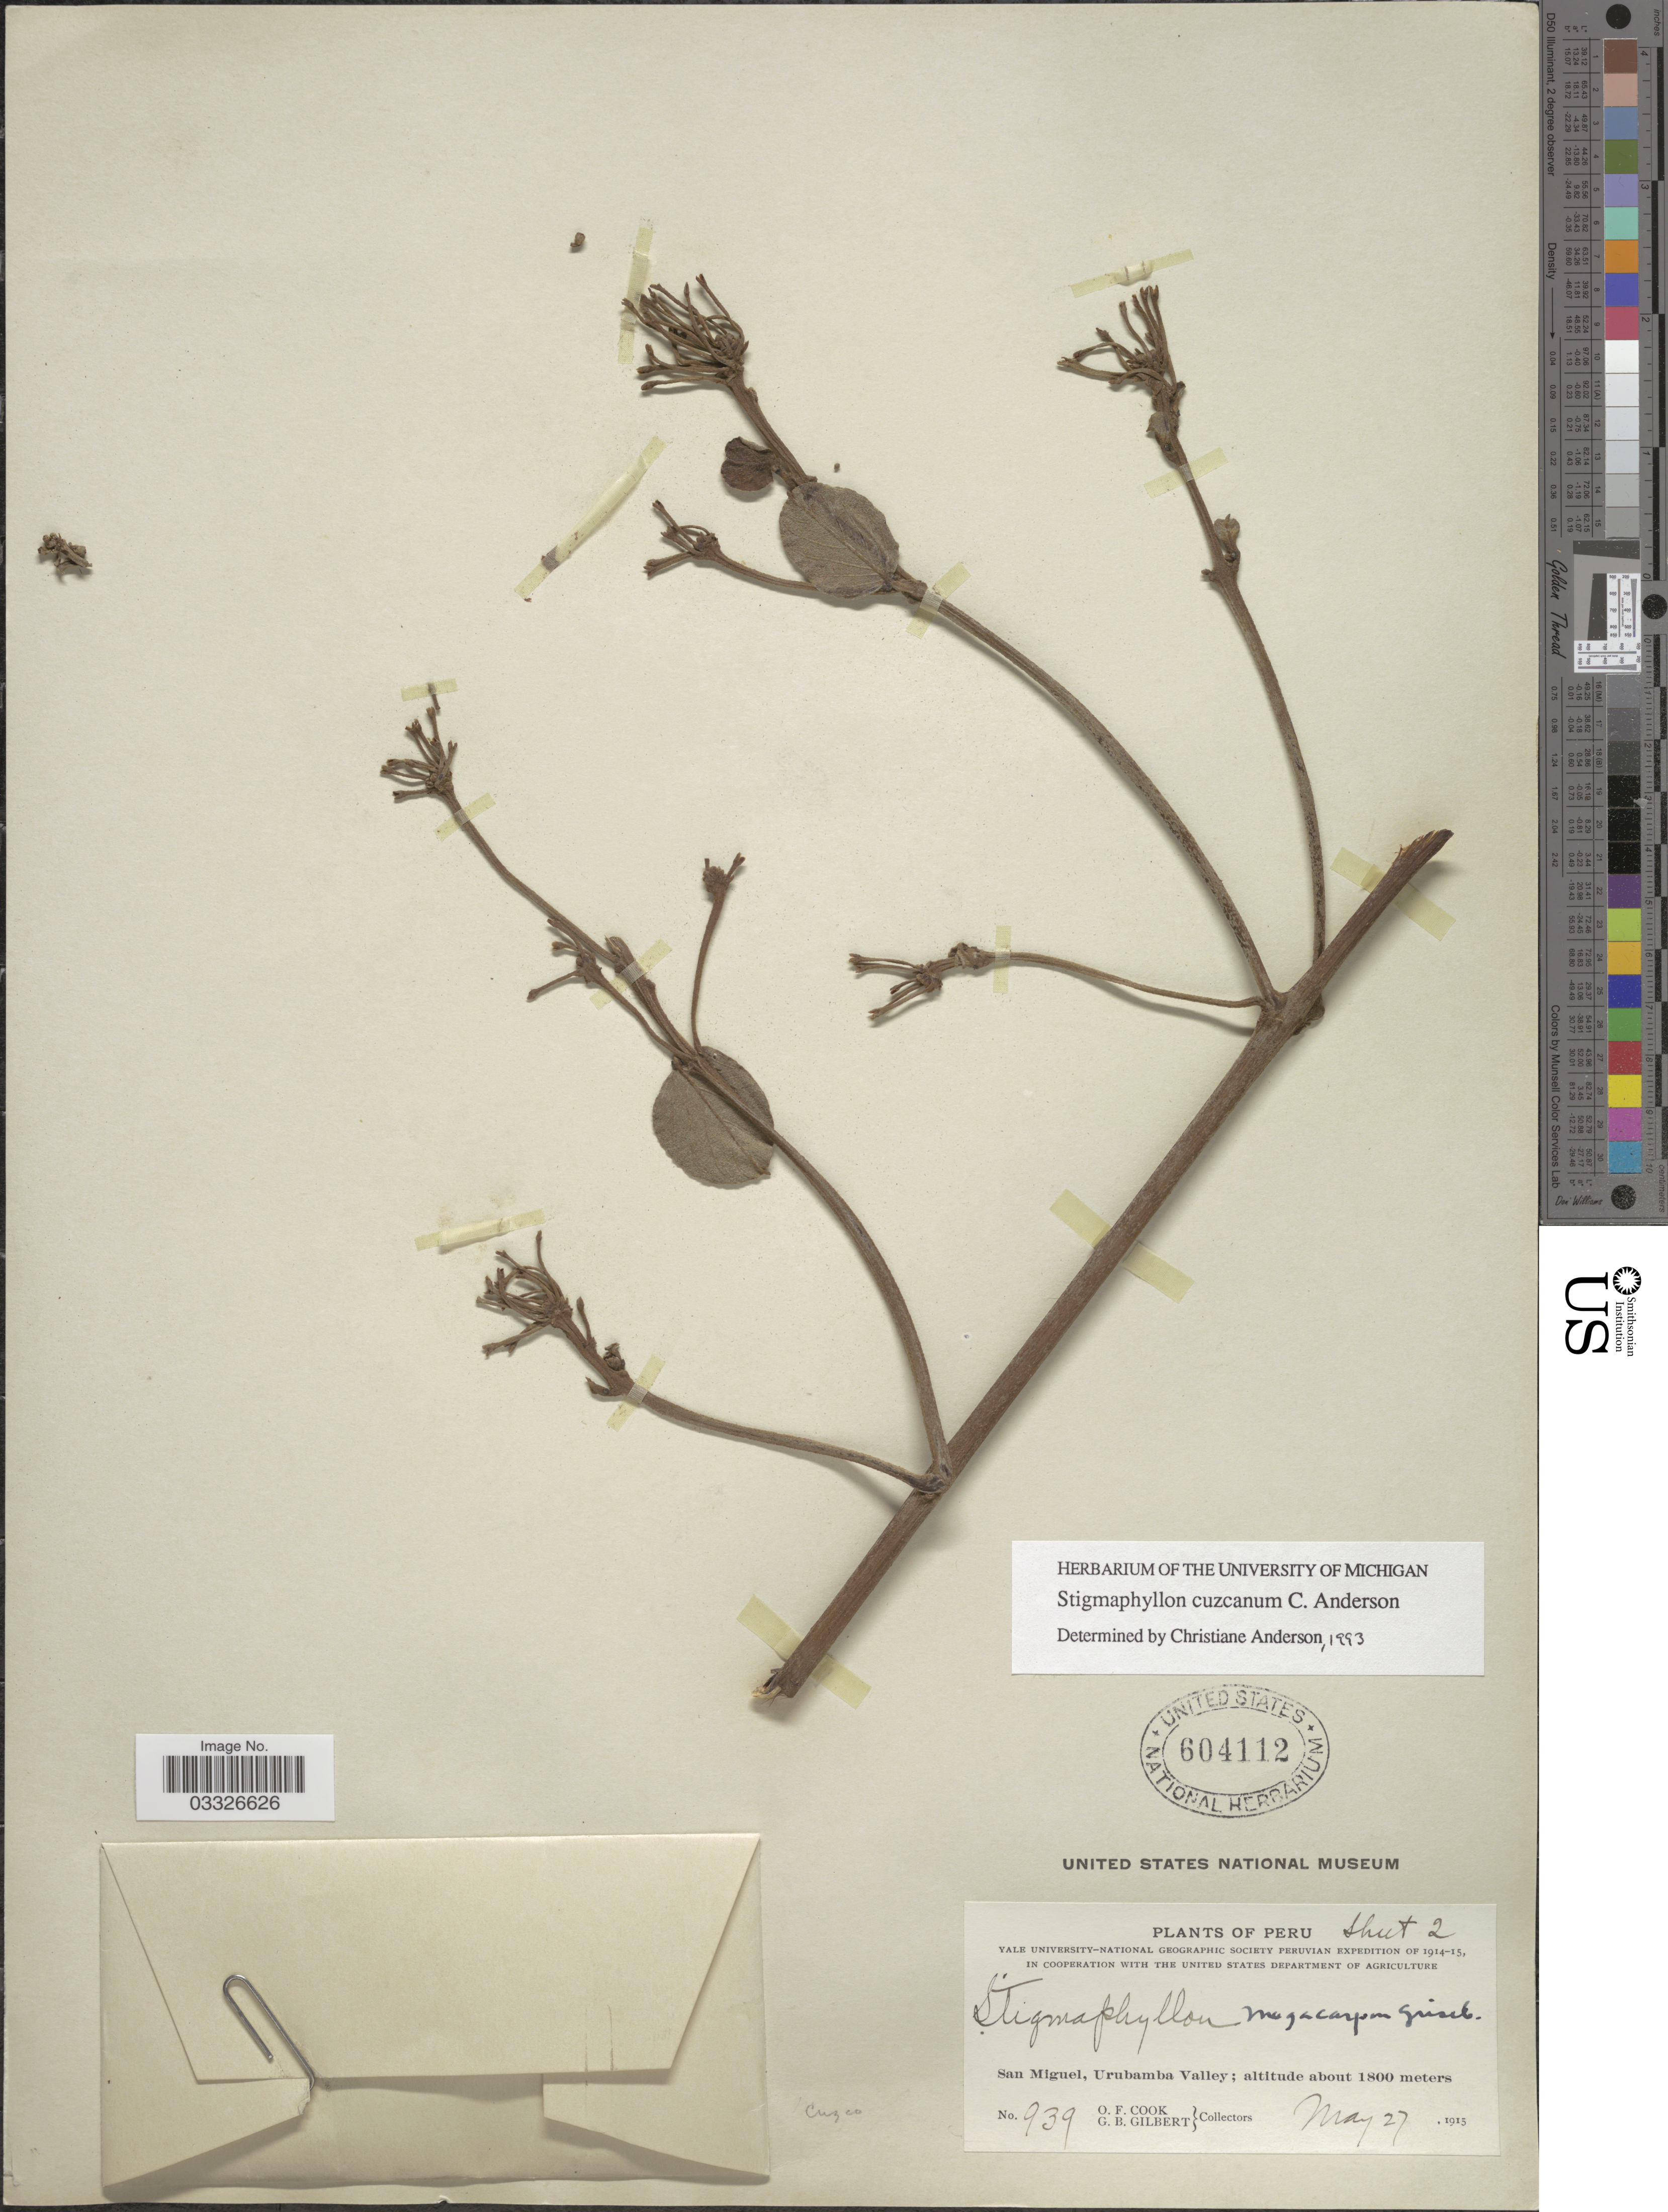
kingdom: Plantae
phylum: Tracheophyta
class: Magnoliopsida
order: Malpighiales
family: Malpighiaceae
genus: Stigmaphyllon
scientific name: Stigmaphyllon cuzcanum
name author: C.E. Anderson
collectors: O. F. Cook & G. B. Gilbert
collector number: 939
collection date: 1915-05-27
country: Peru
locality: San Miguel, Urubamba Valley.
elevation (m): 1800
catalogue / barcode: US 604112